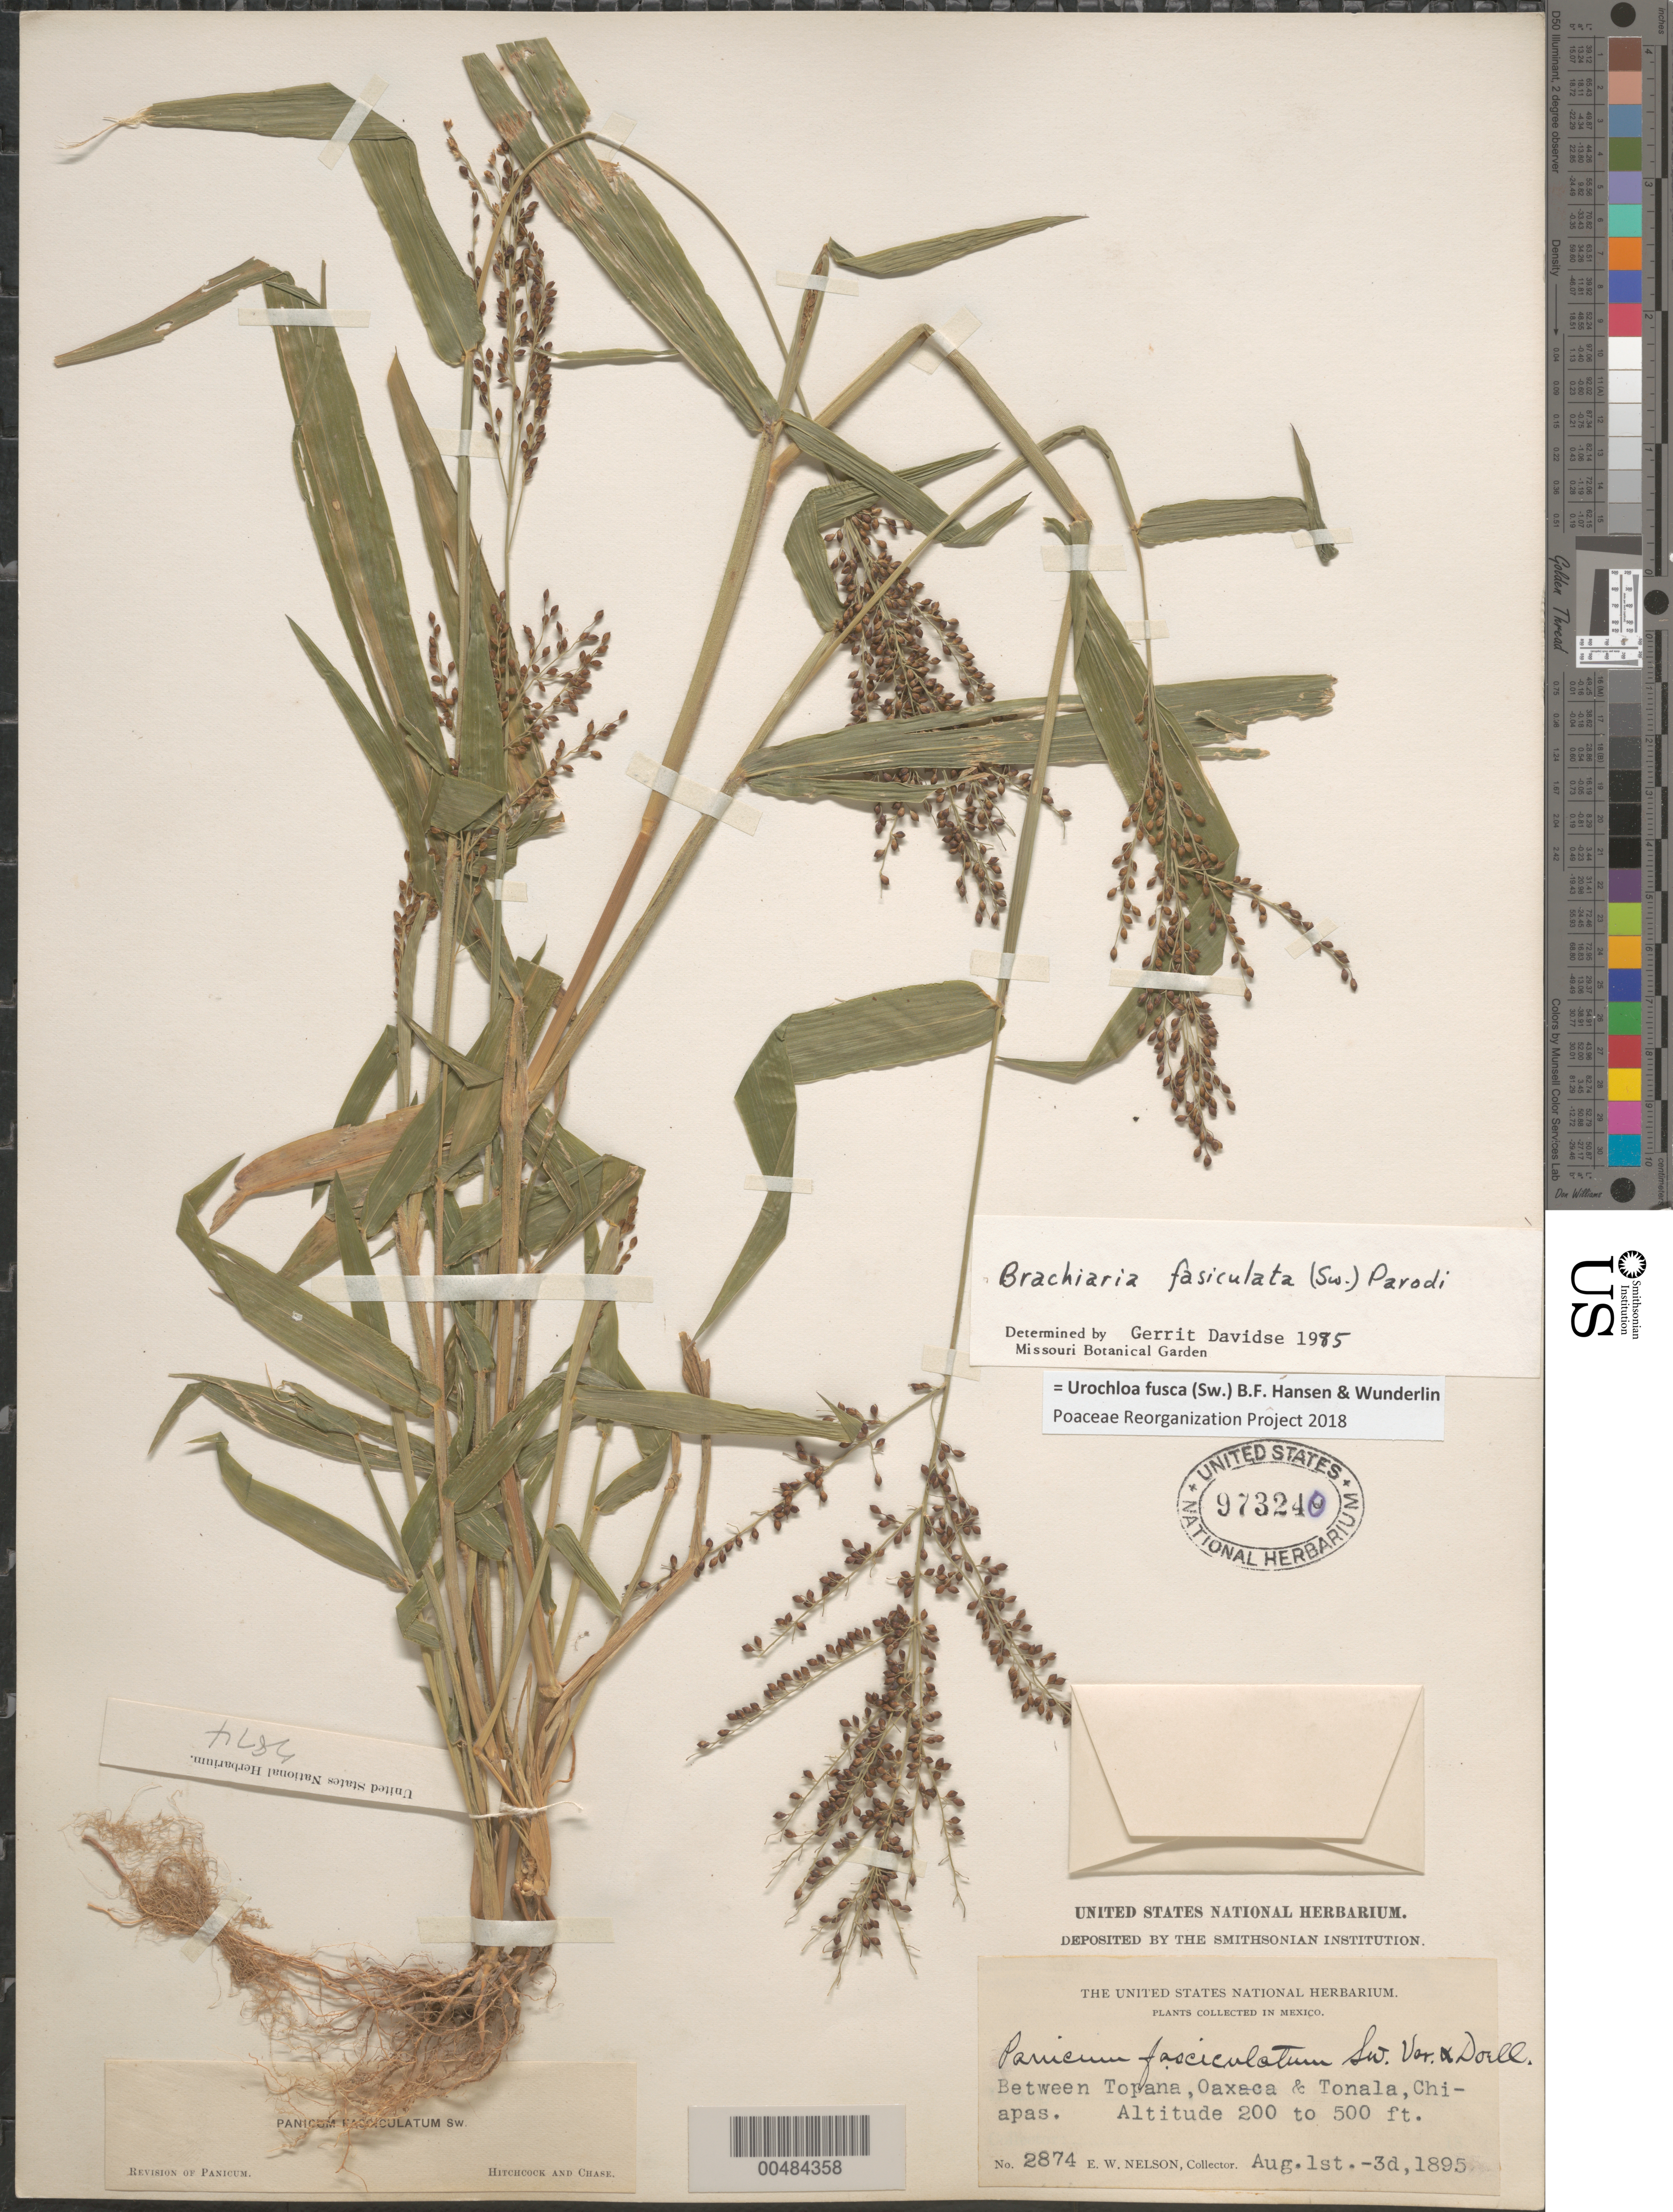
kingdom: Plantae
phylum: Tracheophyta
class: Liliopsida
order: Poales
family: Poaceae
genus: Brachiaria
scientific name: Brachiaria fasciculata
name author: (Sw.) Parodi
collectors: E. W. Nelson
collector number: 2874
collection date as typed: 1 Aug 1895 to 3 Aug 1895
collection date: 1895-08-01/1895-08-03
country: Mexico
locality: Between Topana, Oaxaca and Tonala, Chiapas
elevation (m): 61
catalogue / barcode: US 973240